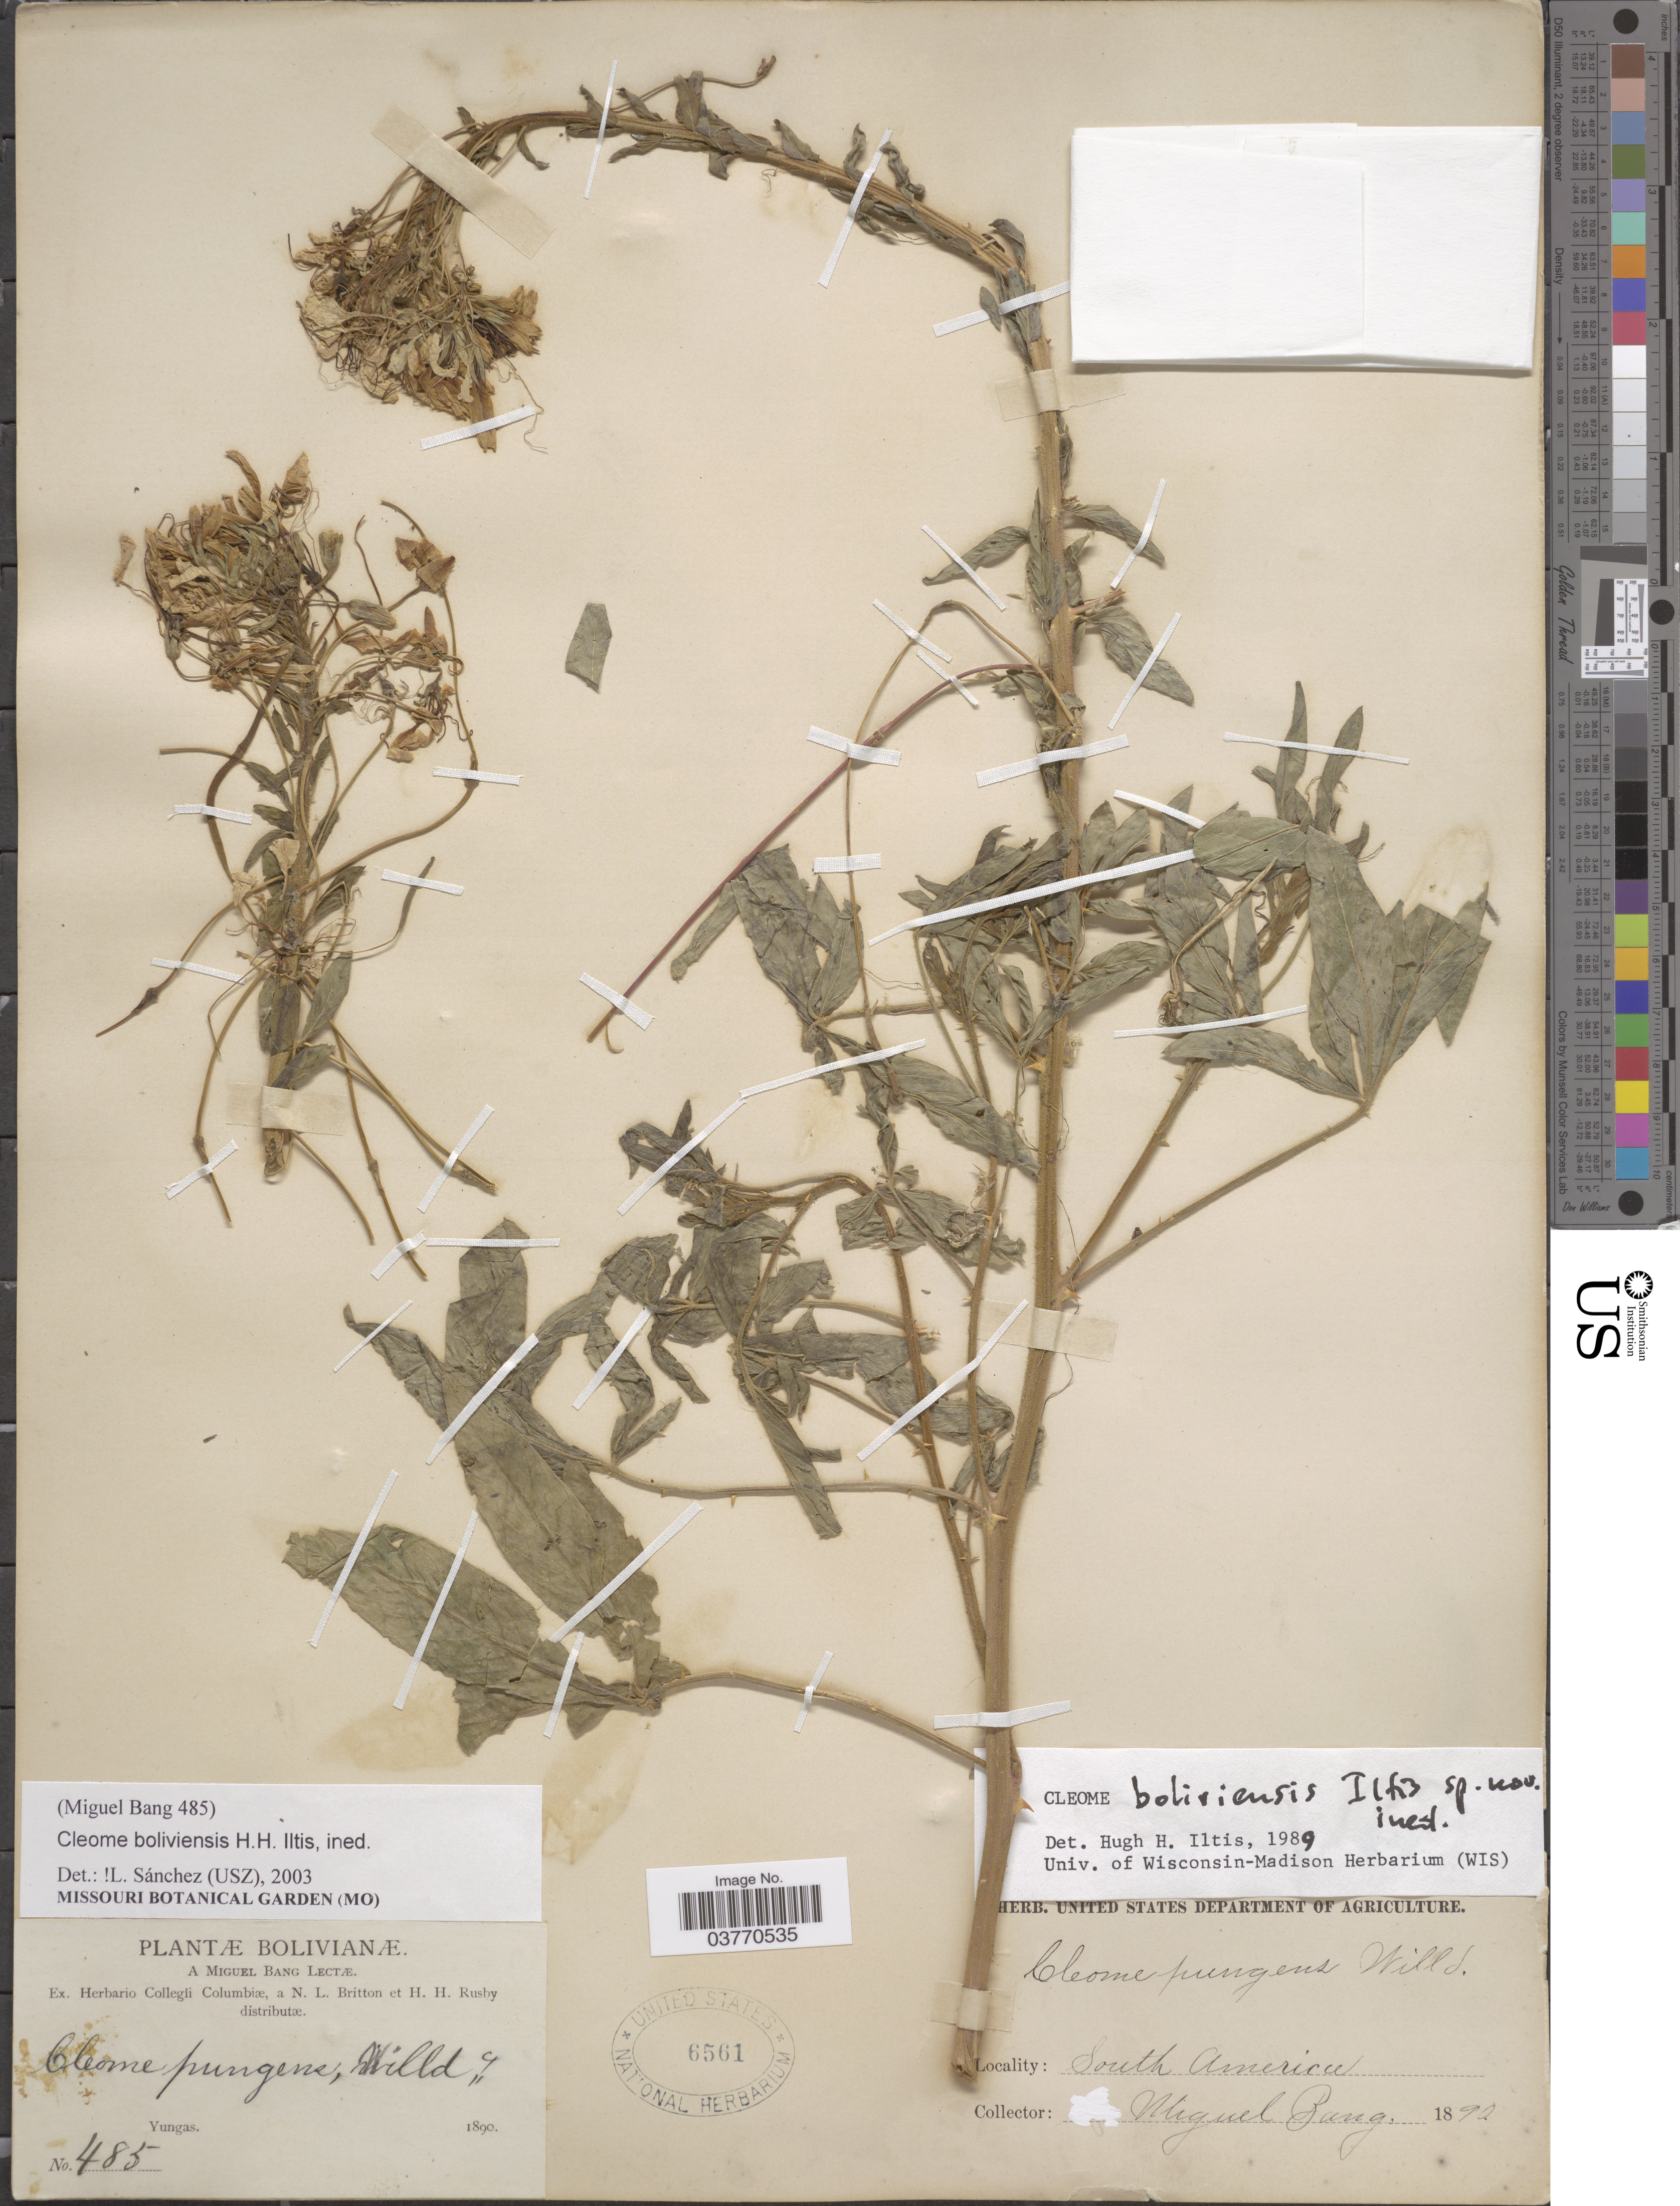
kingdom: Plantae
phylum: Tracheophyta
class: Magnoliopsida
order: Brassicales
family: Cleomaceae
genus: Tarenaya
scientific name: Tarenaya boliviensis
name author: (Iltis) Soares Neto & Roalson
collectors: M. Bang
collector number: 485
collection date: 1890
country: Bolivia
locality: Yungas.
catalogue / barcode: US 6561